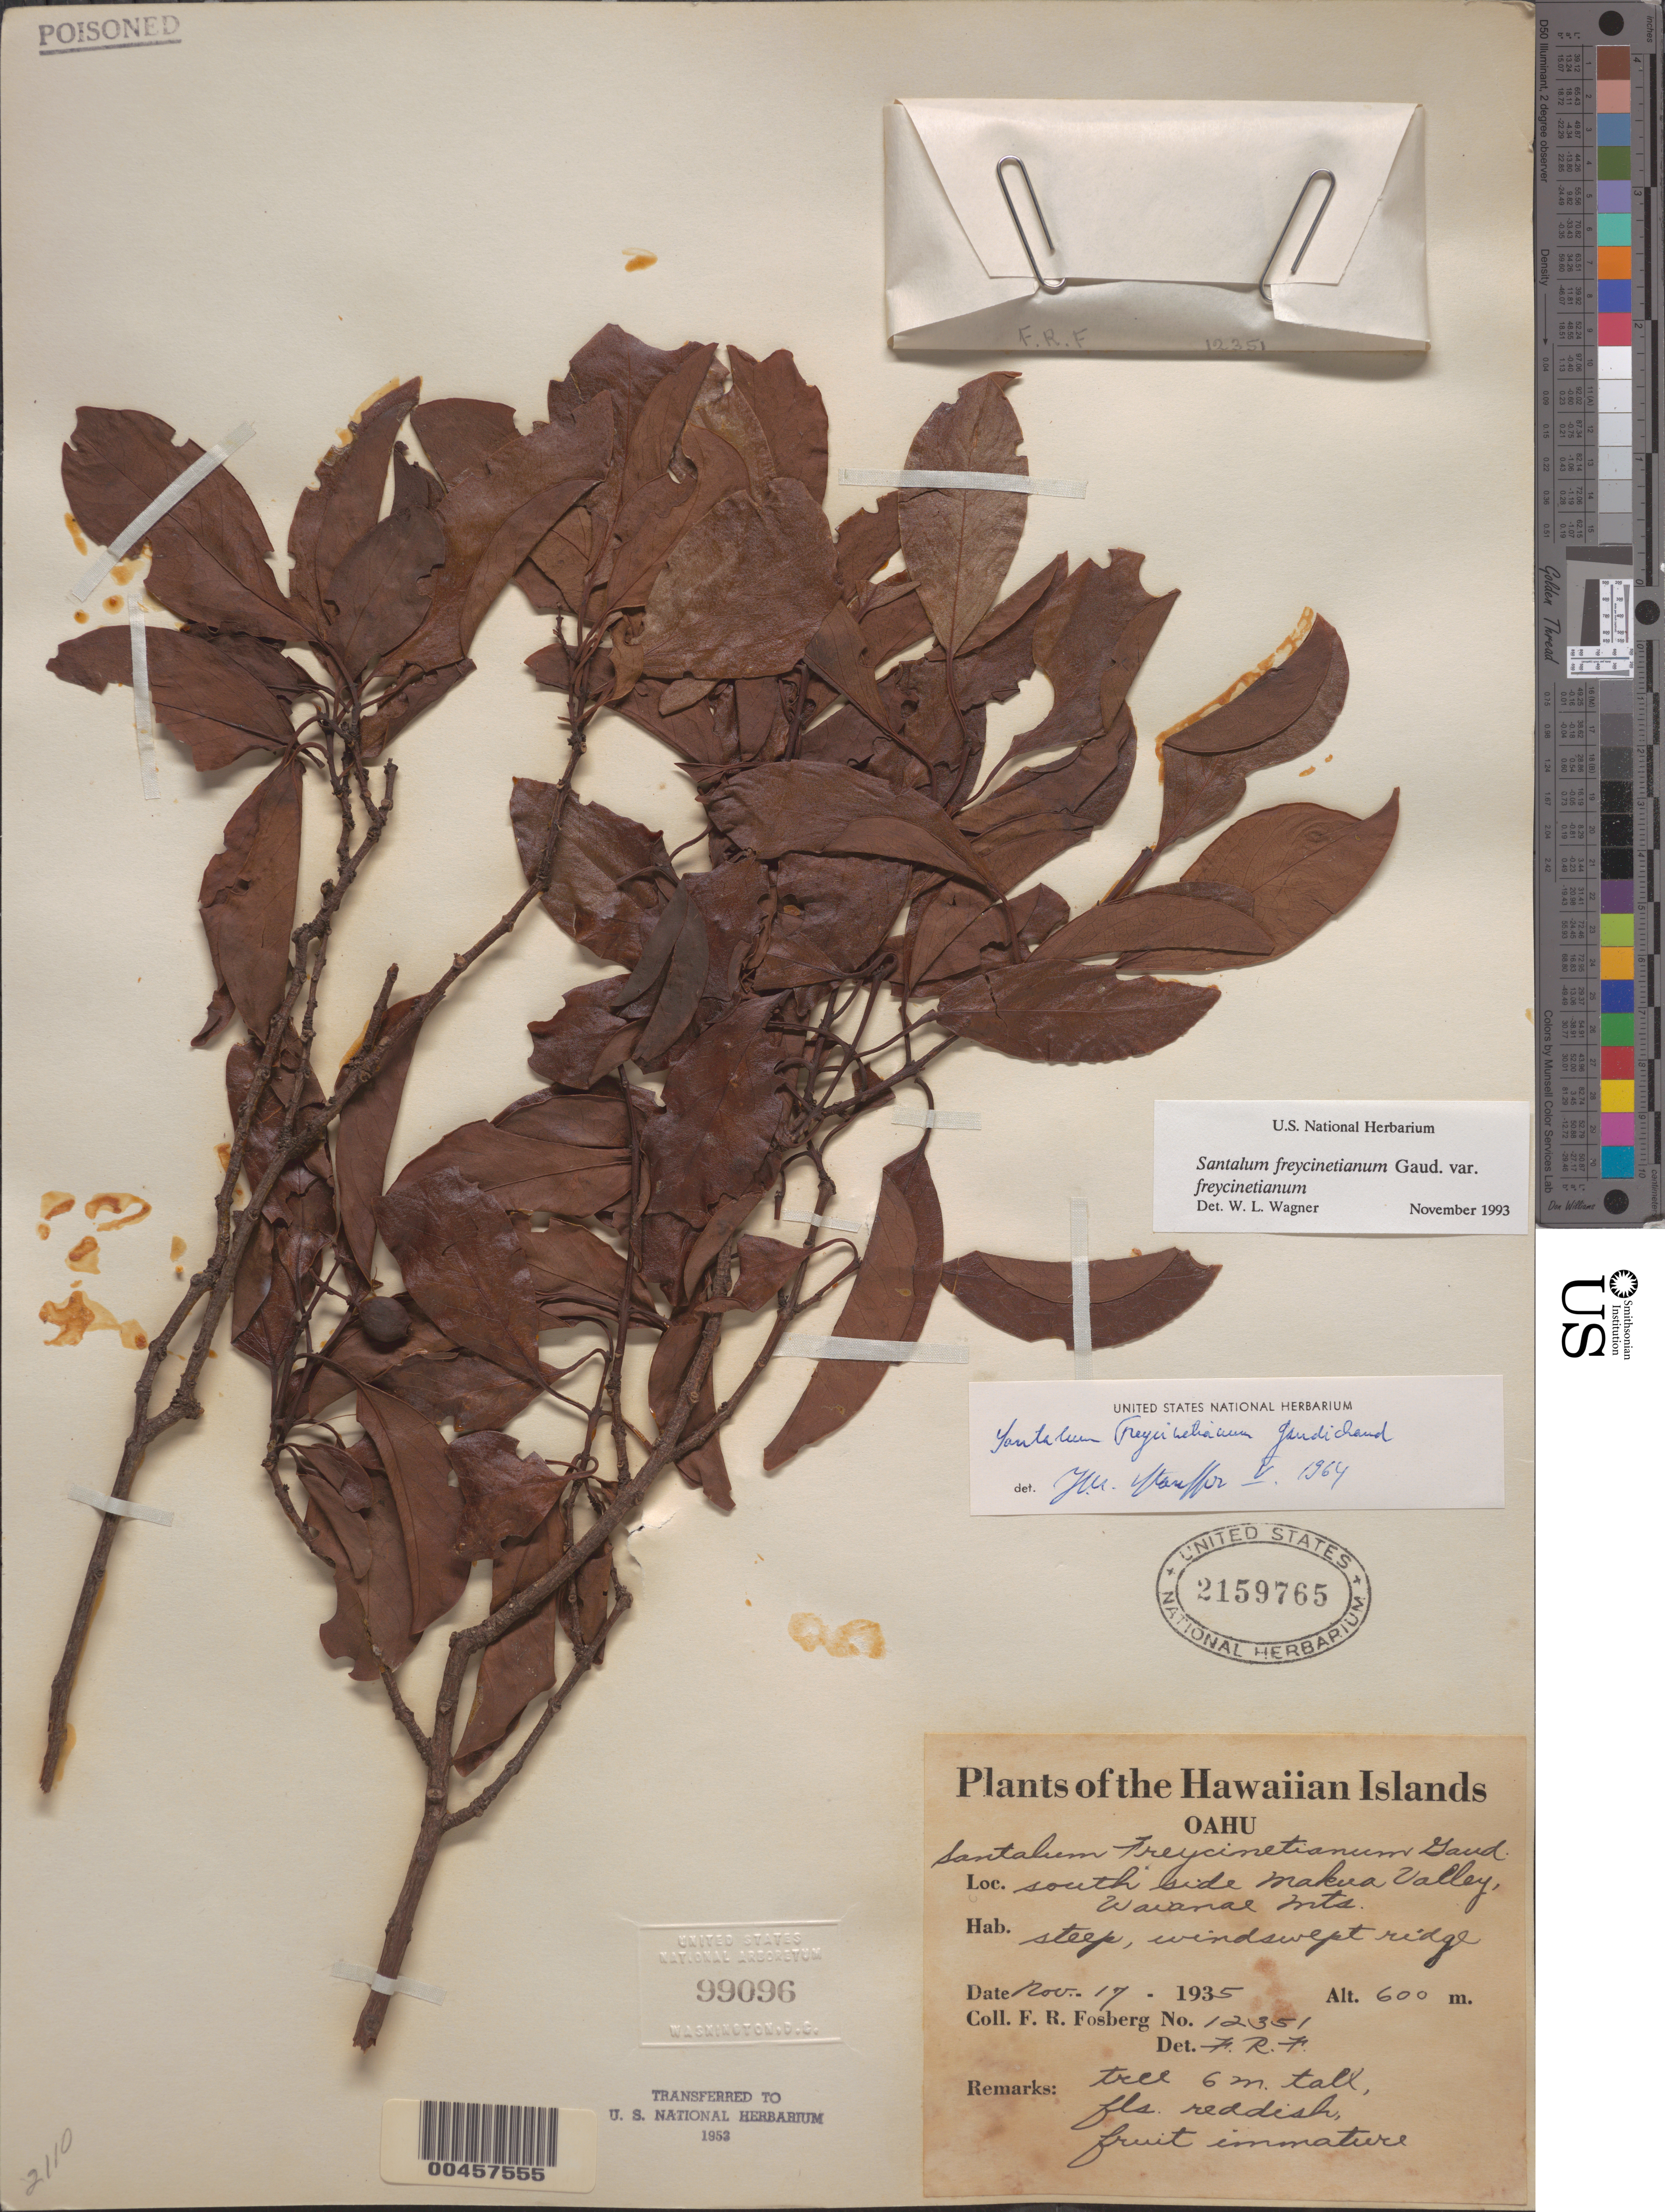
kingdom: Plantae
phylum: Tracheophyta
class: Magnoliopsida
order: Santalales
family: Santalaceae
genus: Santalum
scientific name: Santalum freycinetianum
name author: Gaudich.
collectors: F. R. Fosberg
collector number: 12351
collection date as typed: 17 Nov 1935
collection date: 1935-11-17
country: United States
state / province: Hawaii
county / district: Honolulu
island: Oahu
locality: S side Makua Valley, Waianae Mts.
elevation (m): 600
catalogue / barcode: US 2159765